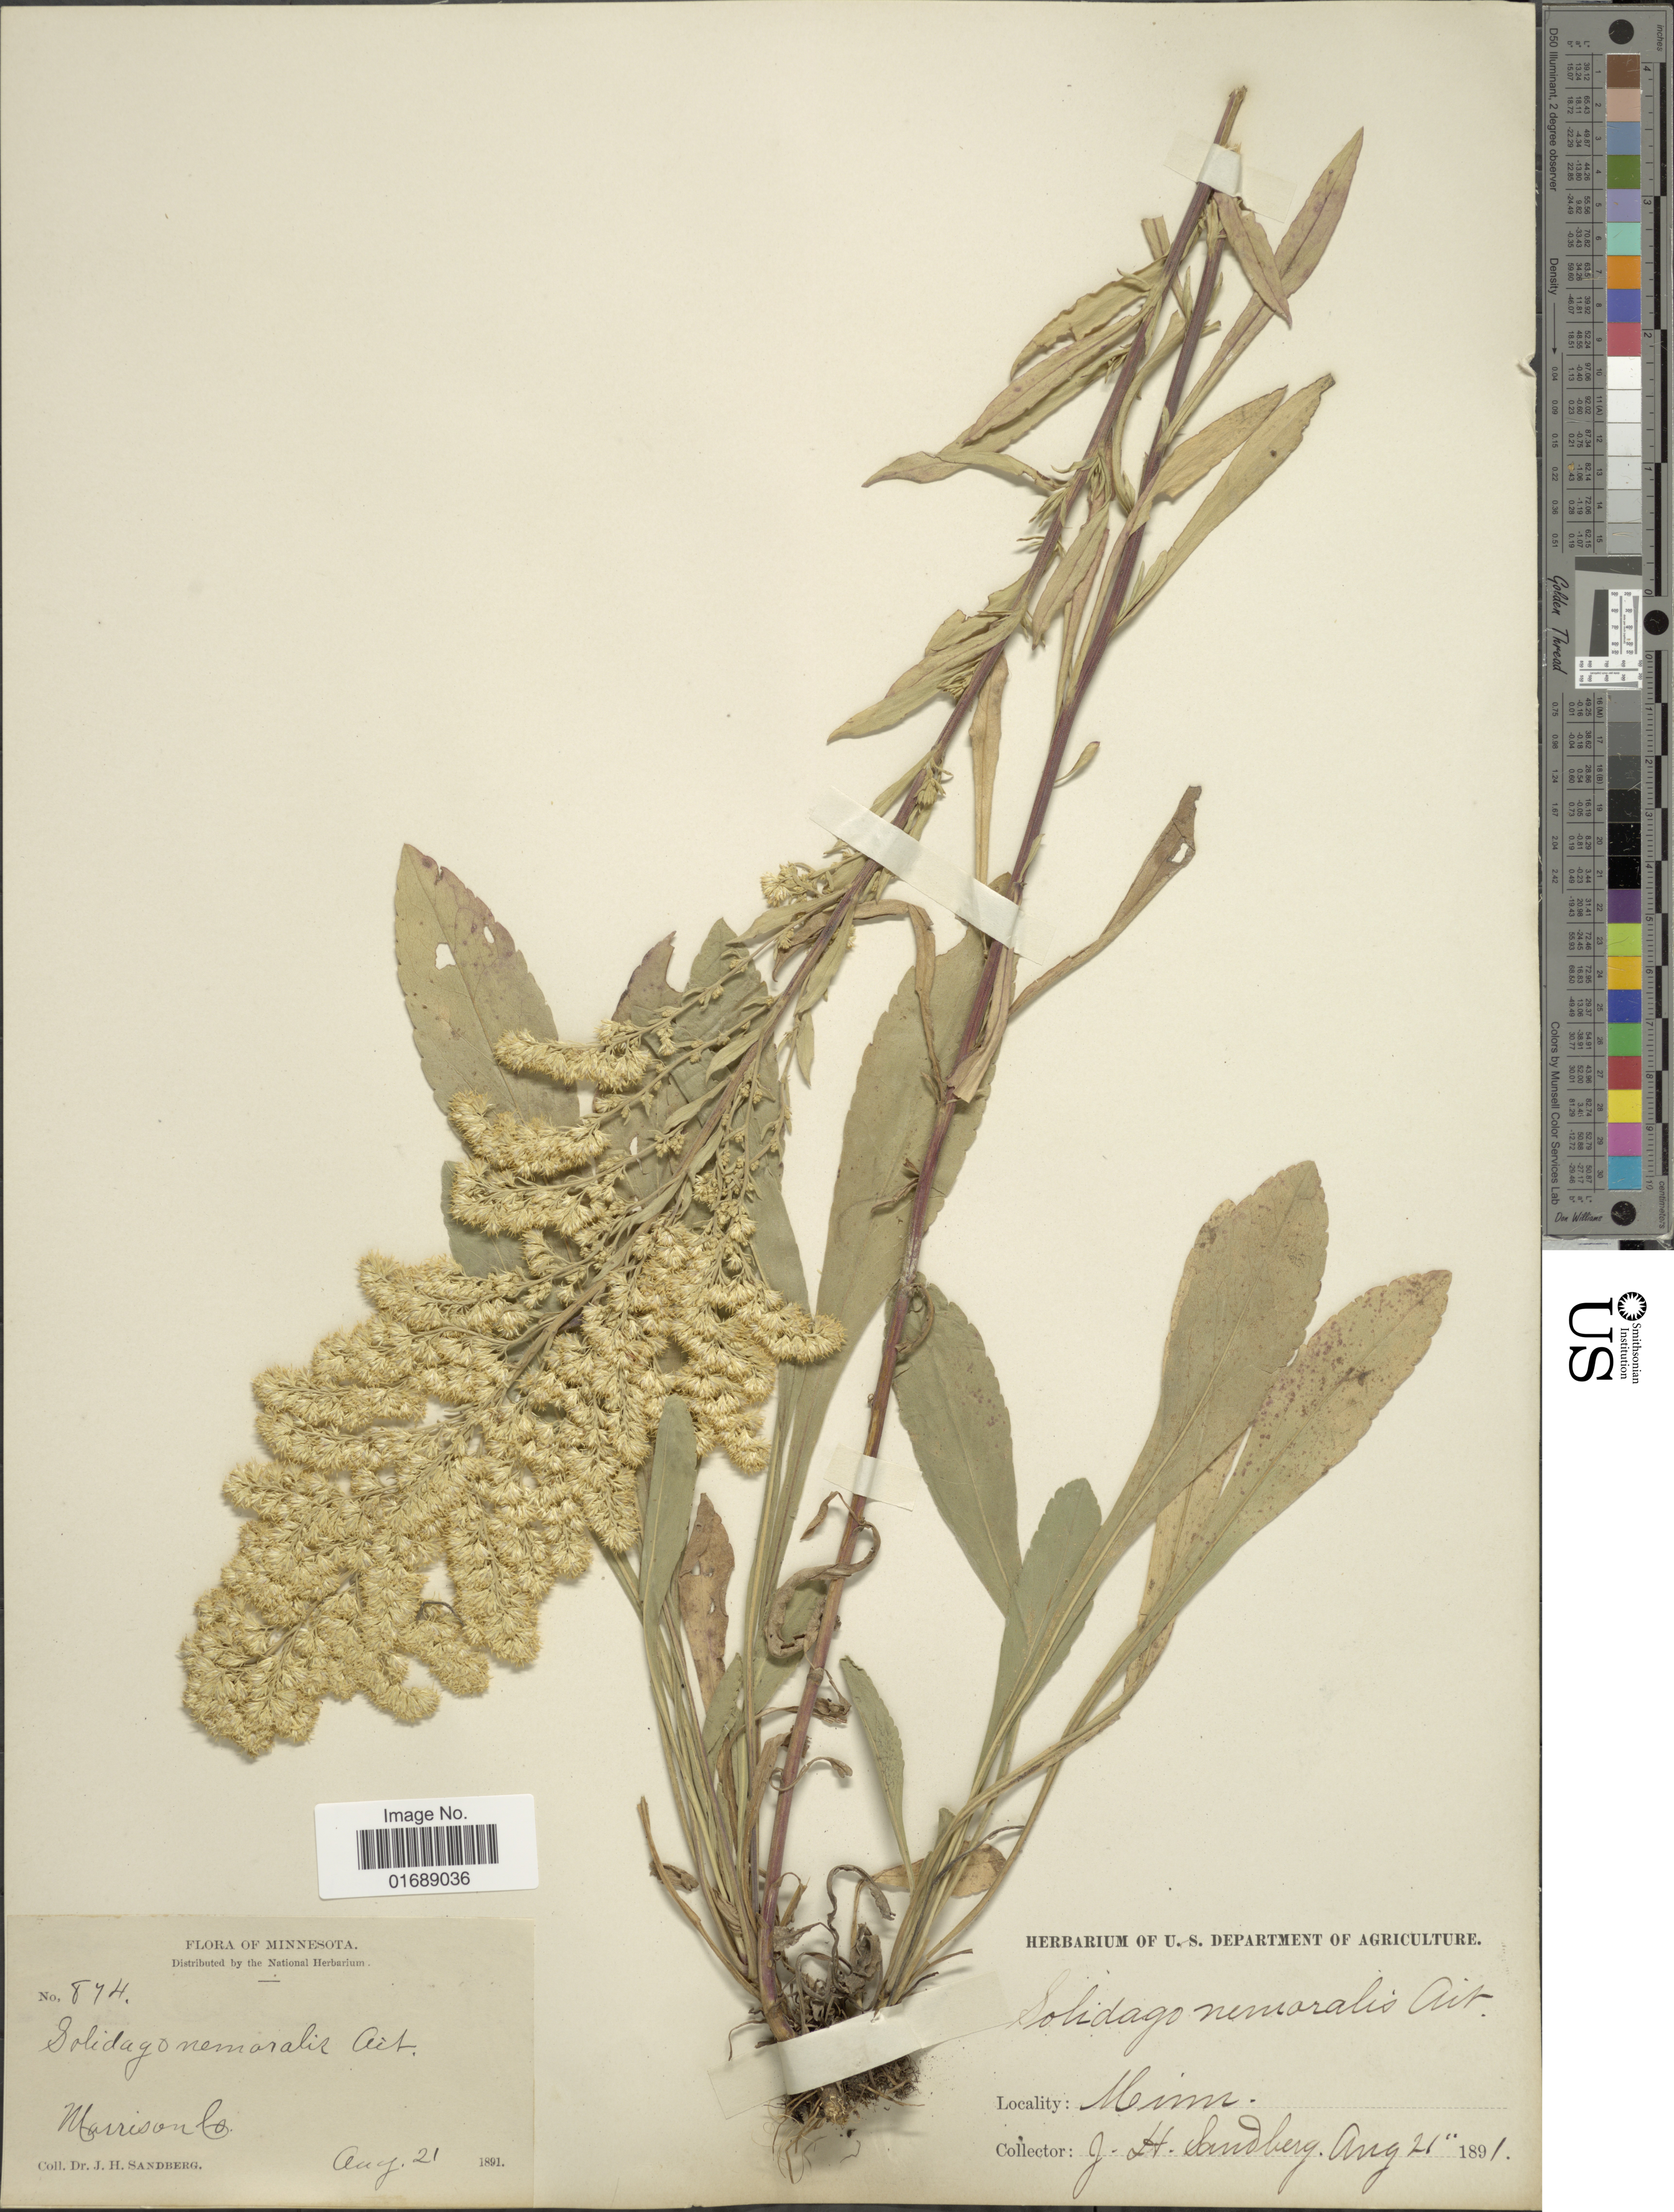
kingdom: Plantae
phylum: Tracheophyta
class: Magnoliopsida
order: Asterales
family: Asteraceae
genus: Solidago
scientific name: Solidago nemoralis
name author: Aiton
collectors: J. H. Sandberg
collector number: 874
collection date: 1891-08-21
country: United States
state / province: Minnesota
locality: Marrison Co.